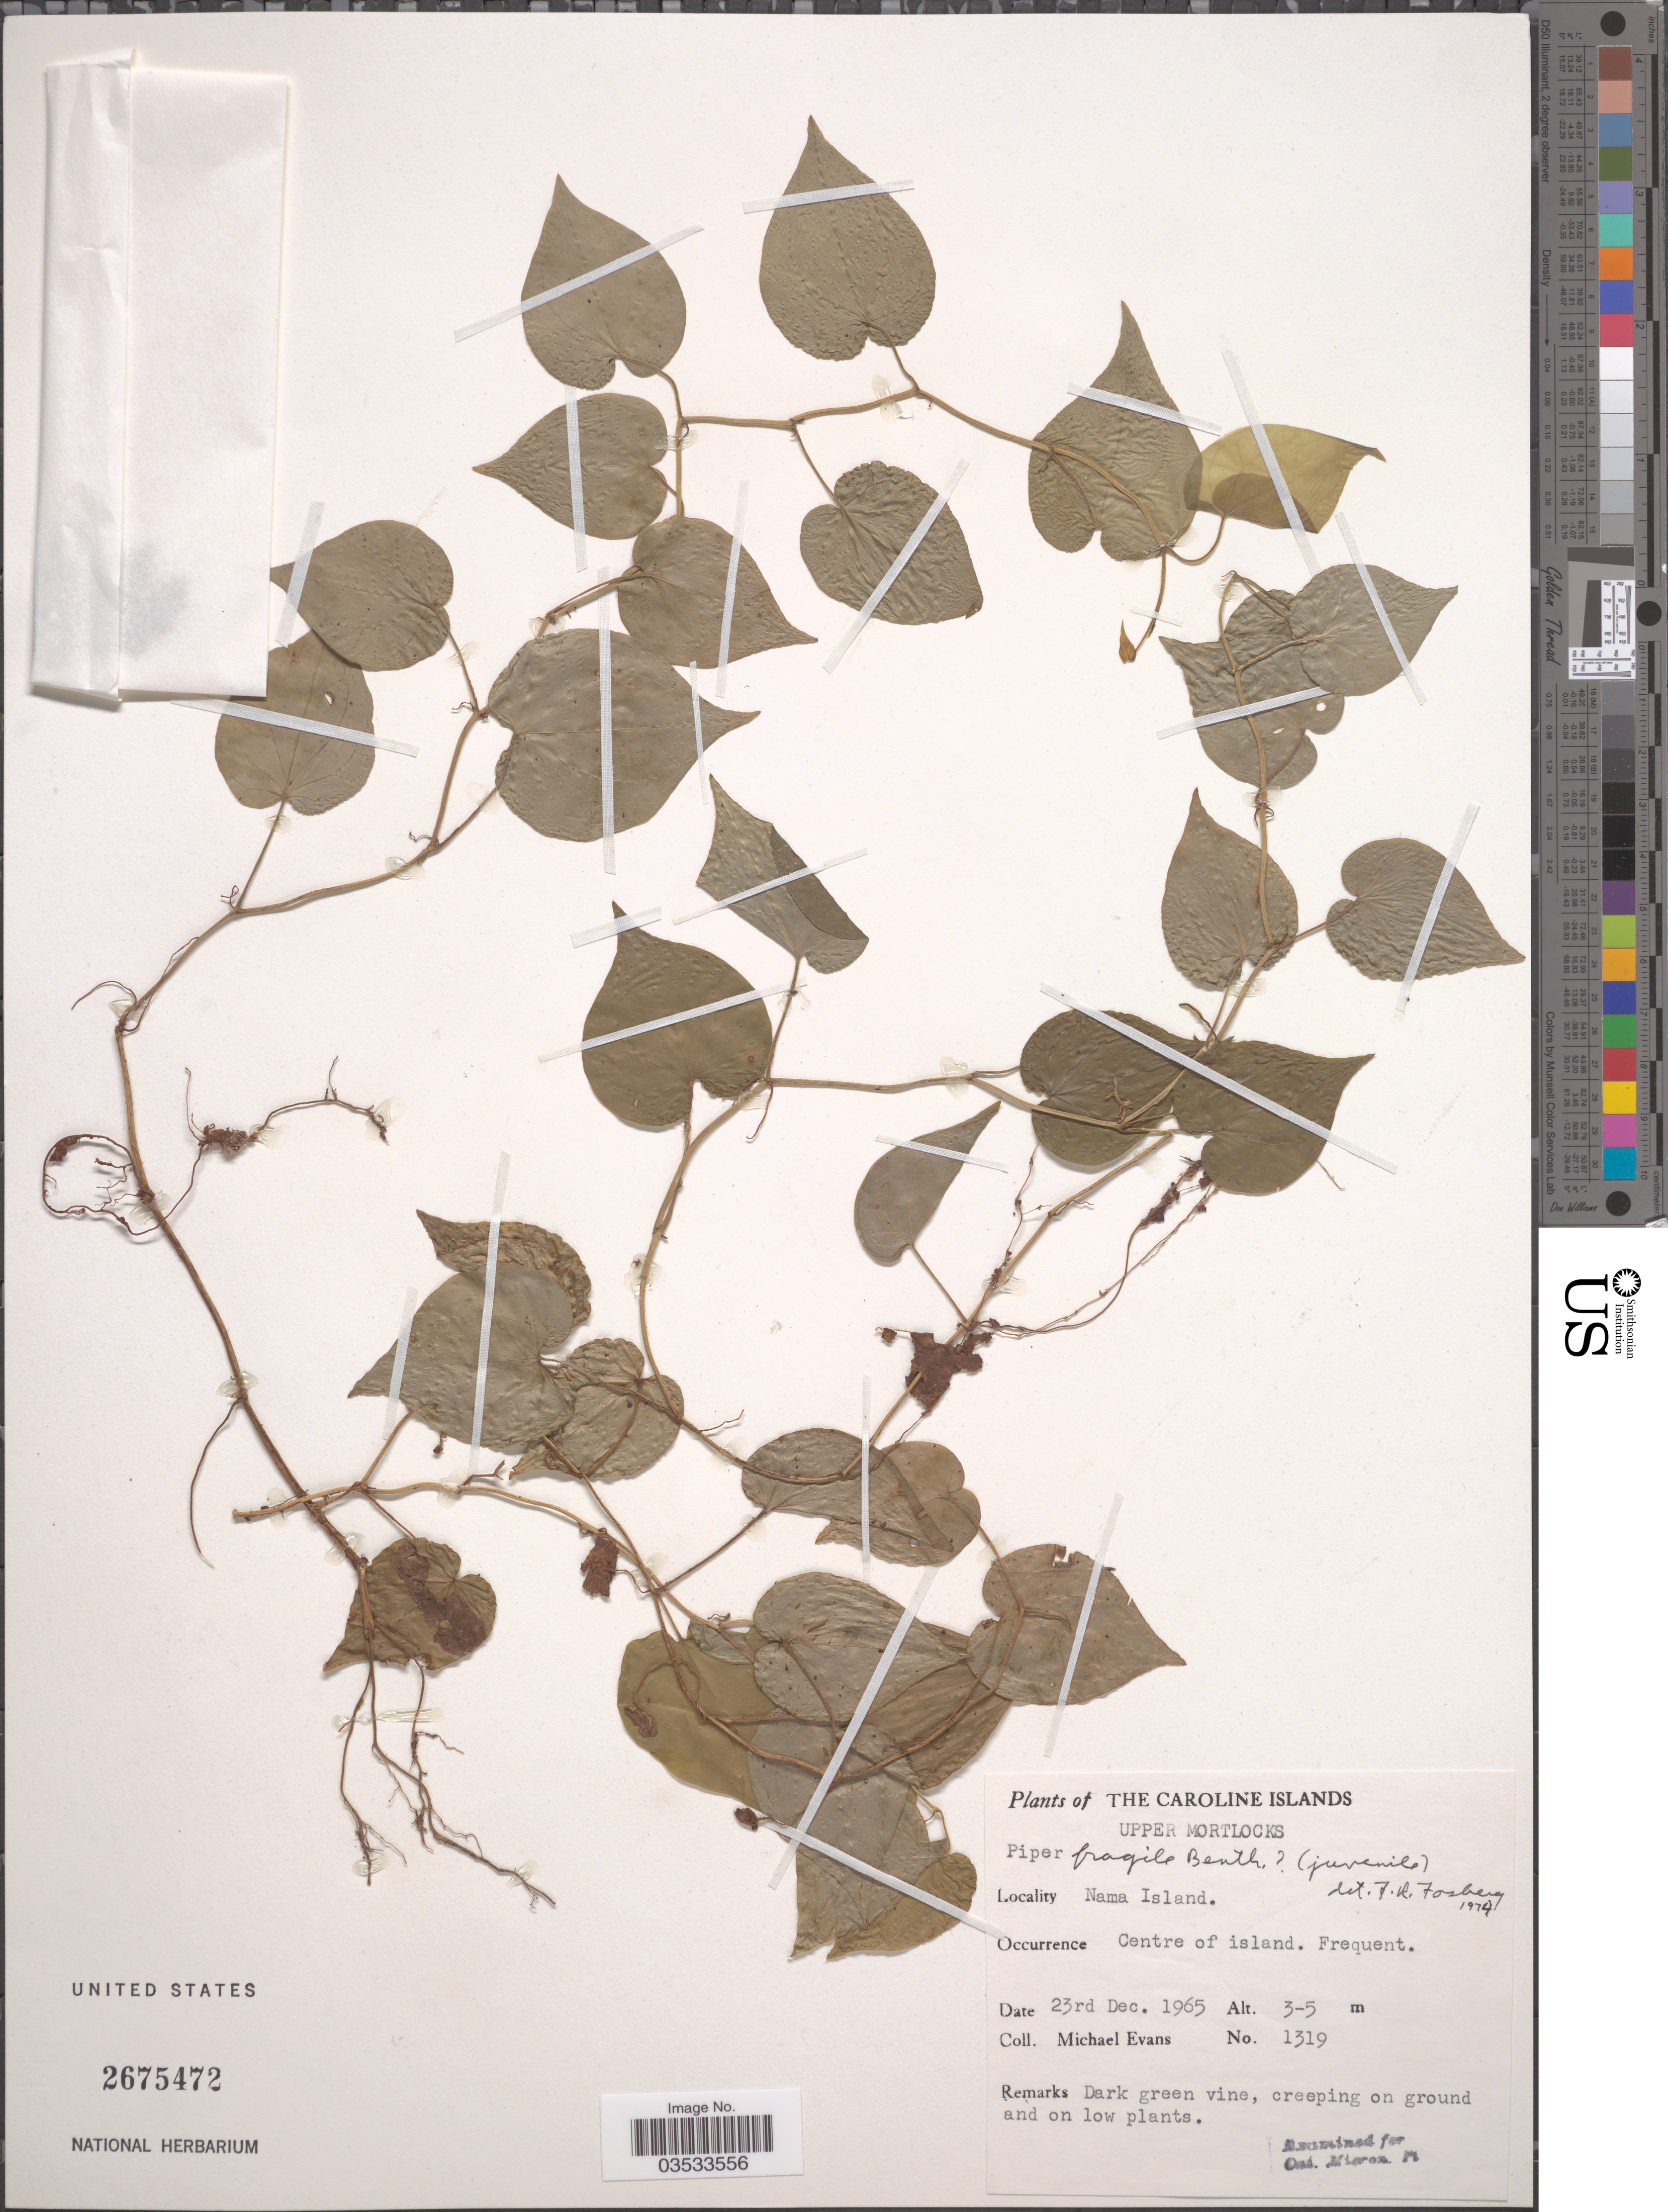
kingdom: Plantae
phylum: Tracheophyta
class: Magnoliopsida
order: Piperales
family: Piperaceae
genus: Piper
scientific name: Piper fragile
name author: Benth.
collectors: M. Evans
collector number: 1319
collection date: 1965-12-23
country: Micronesia, Federated States of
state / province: Truk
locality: The Caroline Islands. Upper Mortlocks. Nama Island. Centre of island.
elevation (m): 3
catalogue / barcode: US 2675472